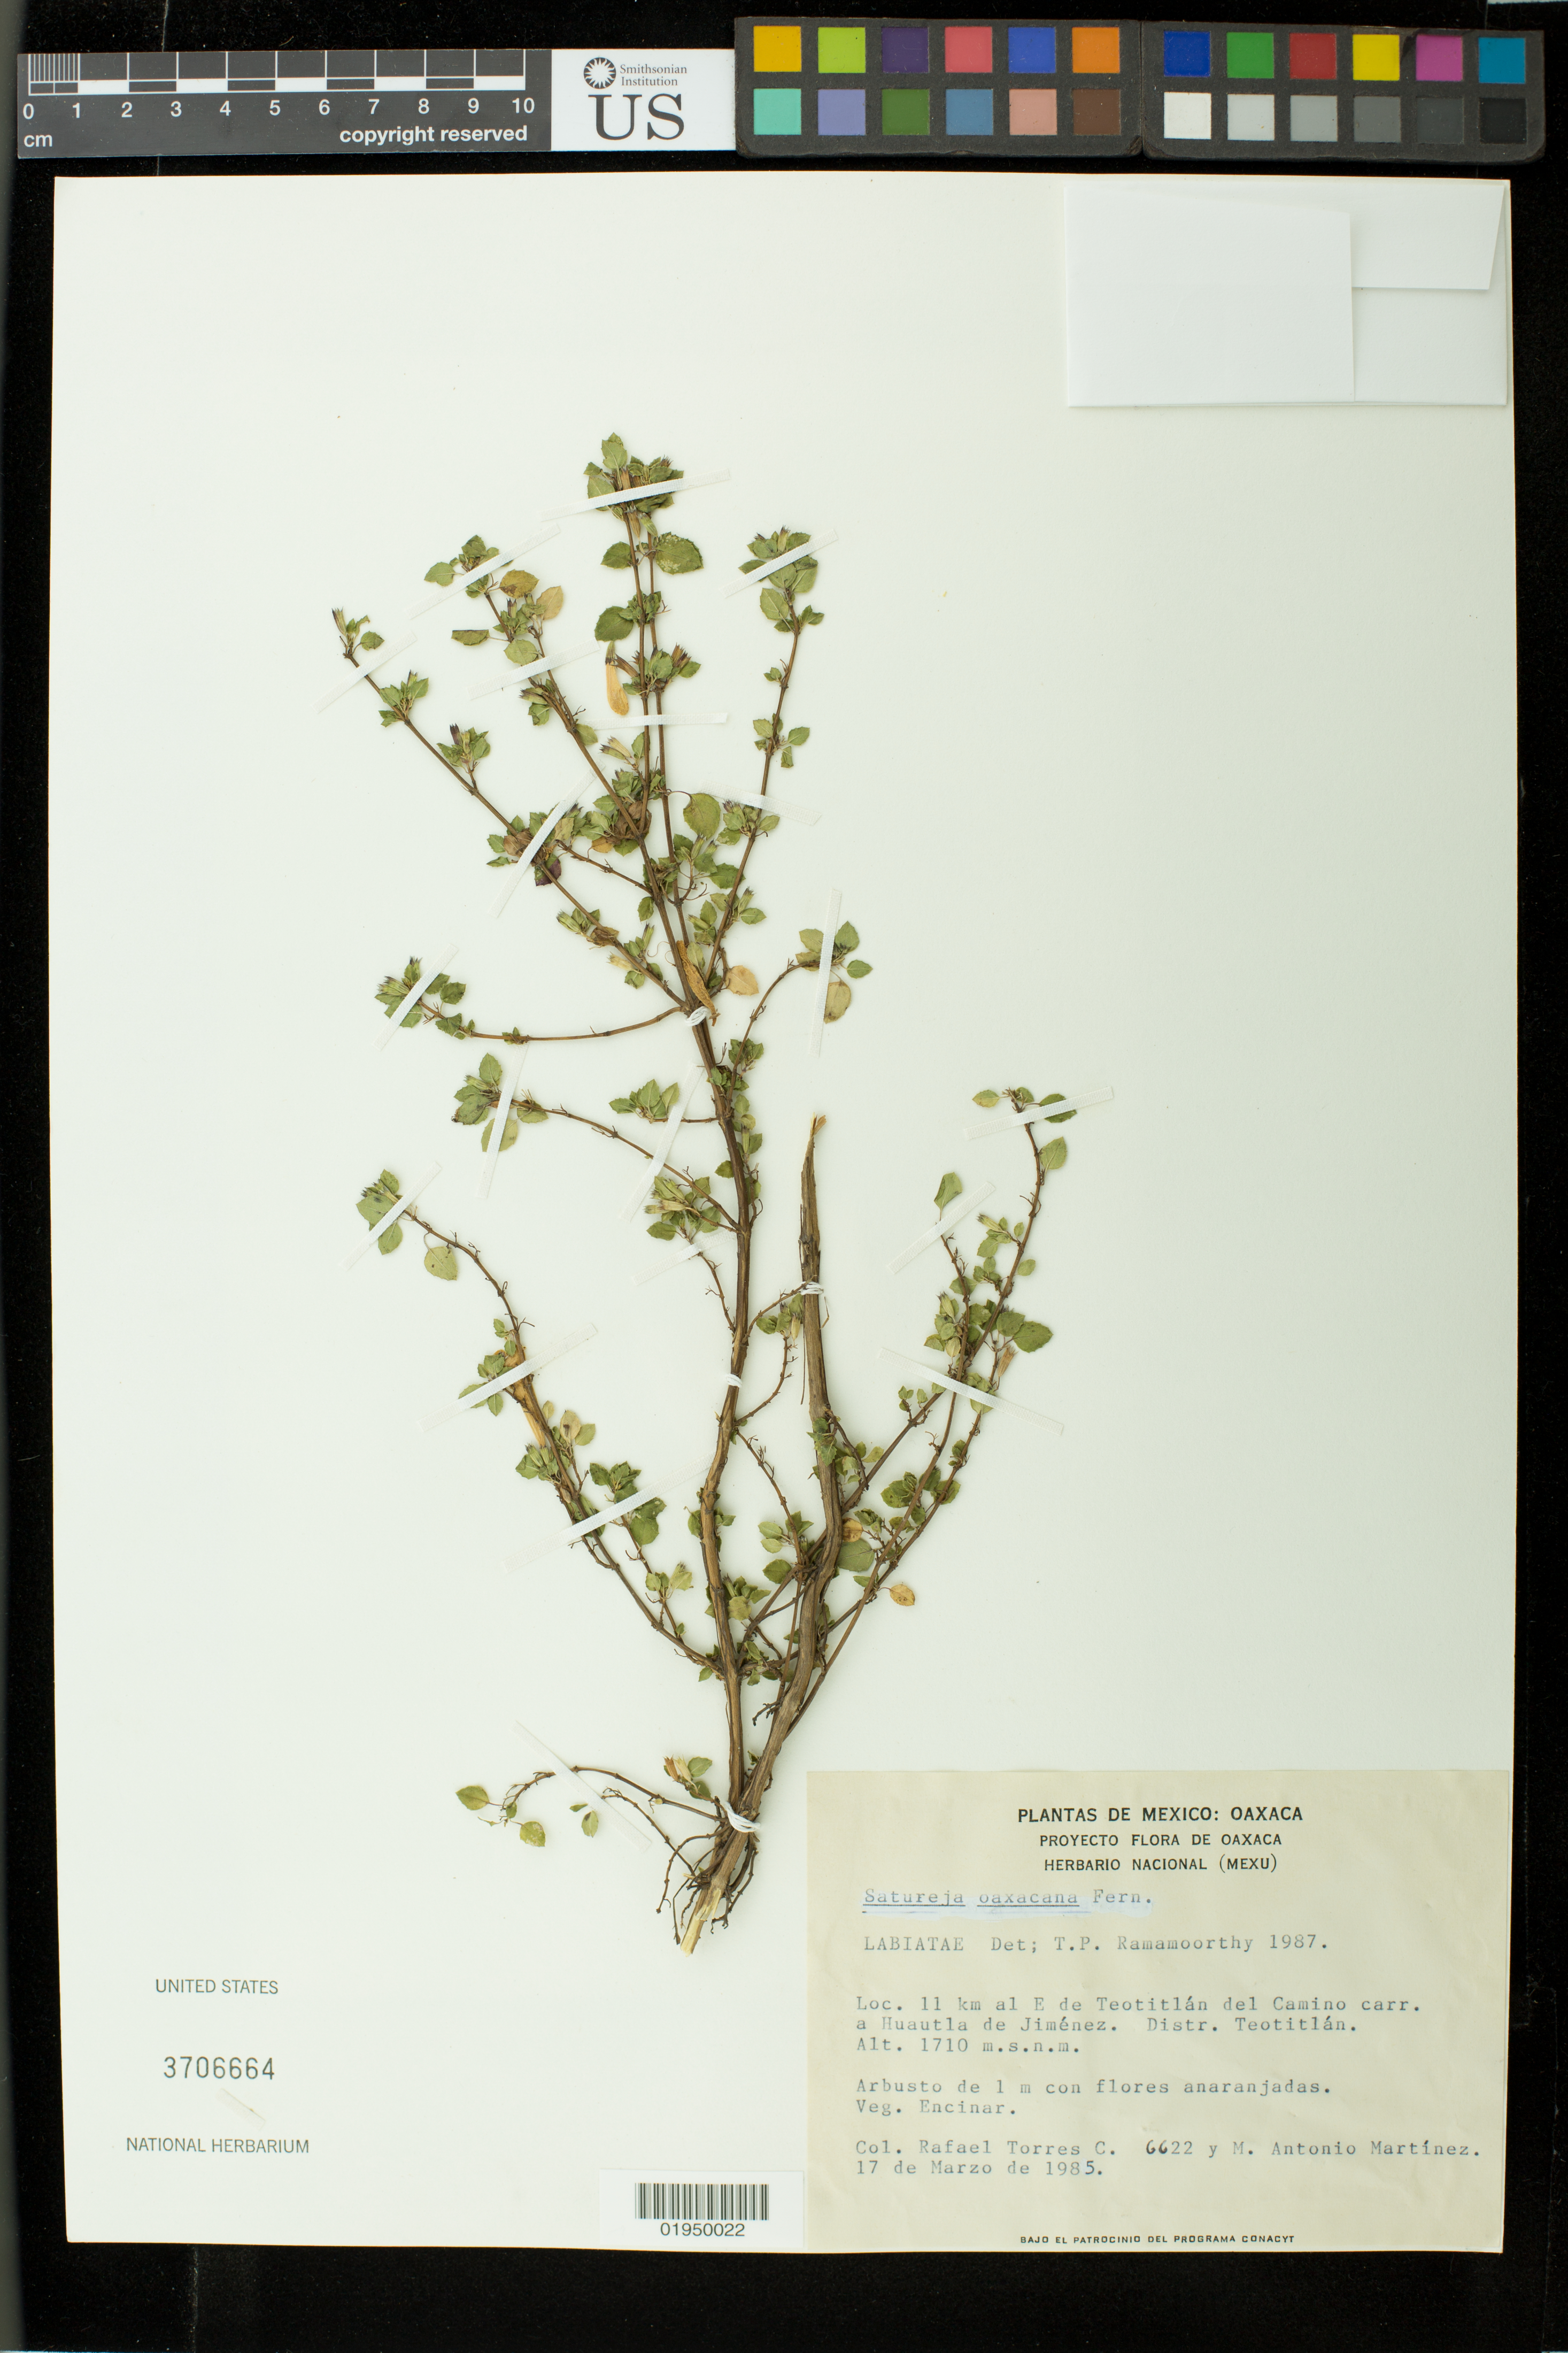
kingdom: Plantae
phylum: Tracheophyta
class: Magnoliopsida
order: Lamiales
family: Lamiaceae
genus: Clinopodium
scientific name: Clinopodium mexicanum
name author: (Benth.) Govaerts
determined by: Strong, Mark T., (BOT), Smithsonian Institution - National Museum of Natural History (UNITED STATES)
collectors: R. Torres C. & M. A. Martinez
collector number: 6622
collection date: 1985-03-17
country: Mexico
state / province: Oaxaca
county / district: Teotitlán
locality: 11 km al Ede Teotitlan del Camino carr. a Huautla de Jimenez.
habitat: Encinar.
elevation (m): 1710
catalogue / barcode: US 3706664